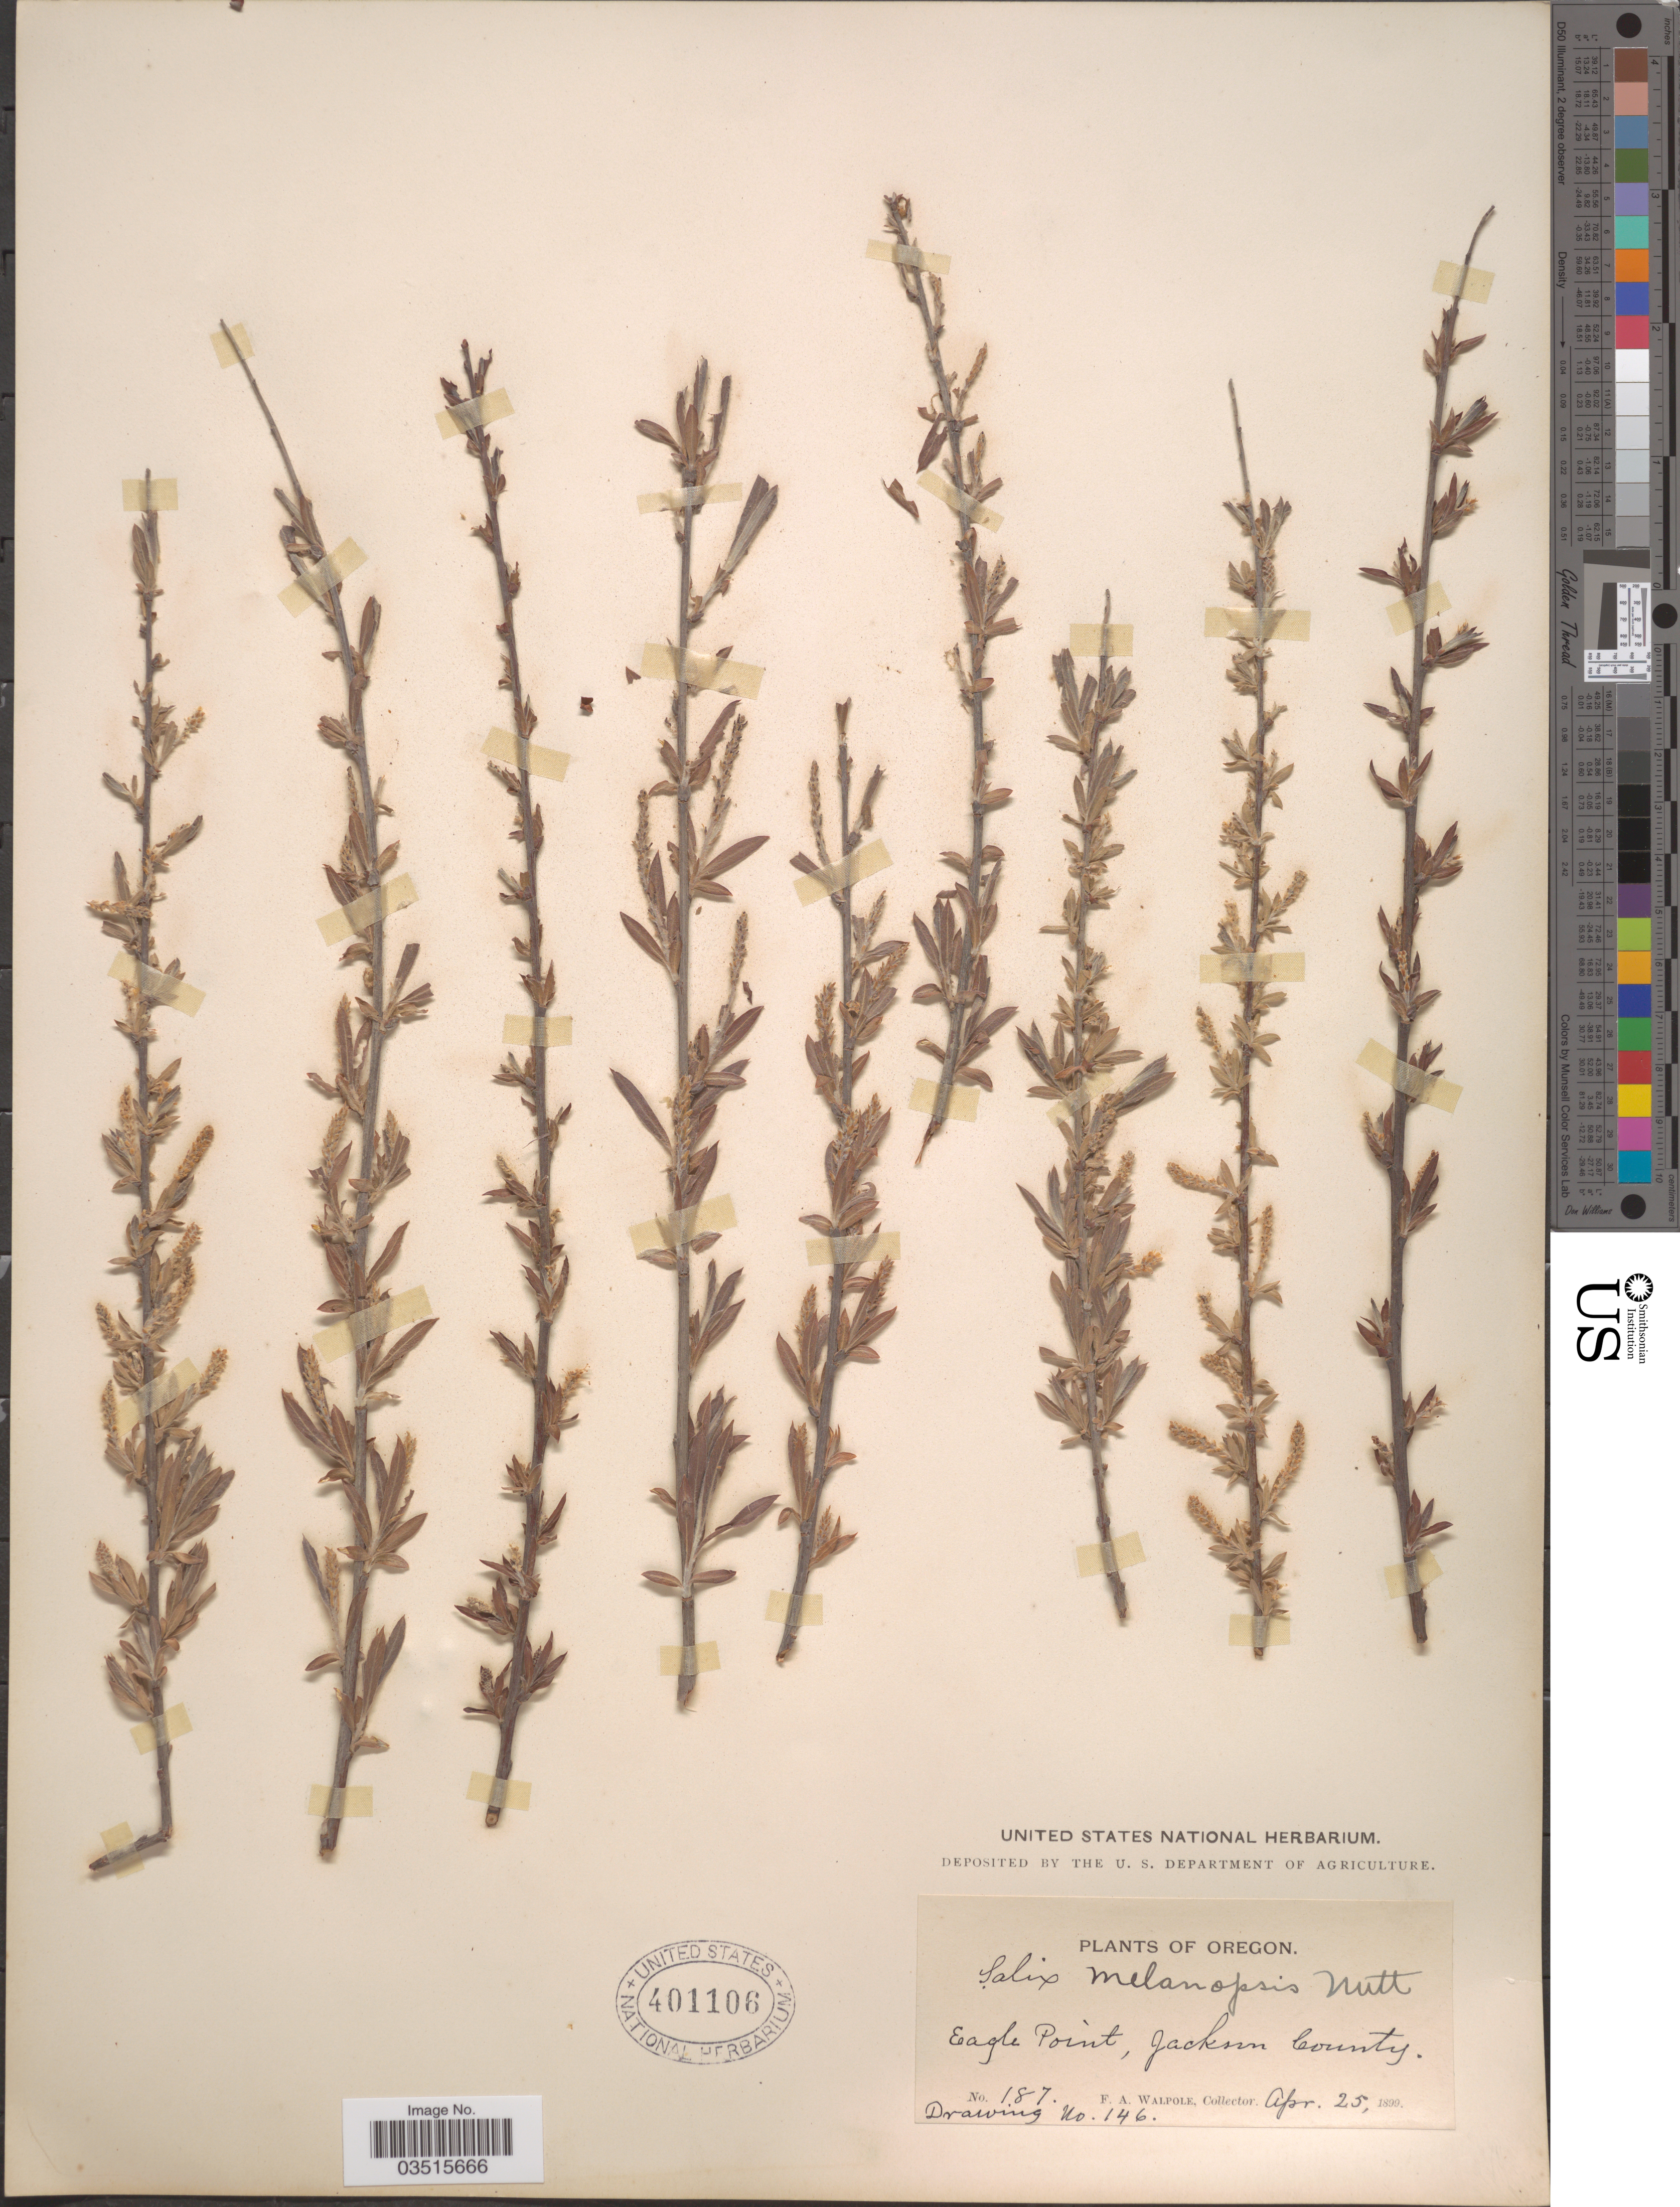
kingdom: Plantae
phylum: Tracheophyta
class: Magnoliopsida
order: Malpighiales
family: Salicaceae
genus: Salix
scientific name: Salix melanopsis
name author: Nutt.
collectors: F. Walpole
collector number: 187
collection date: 1899-04-25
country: United States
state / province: Oregon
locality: Eagle Point, Jackson County.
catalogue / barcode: US 401106